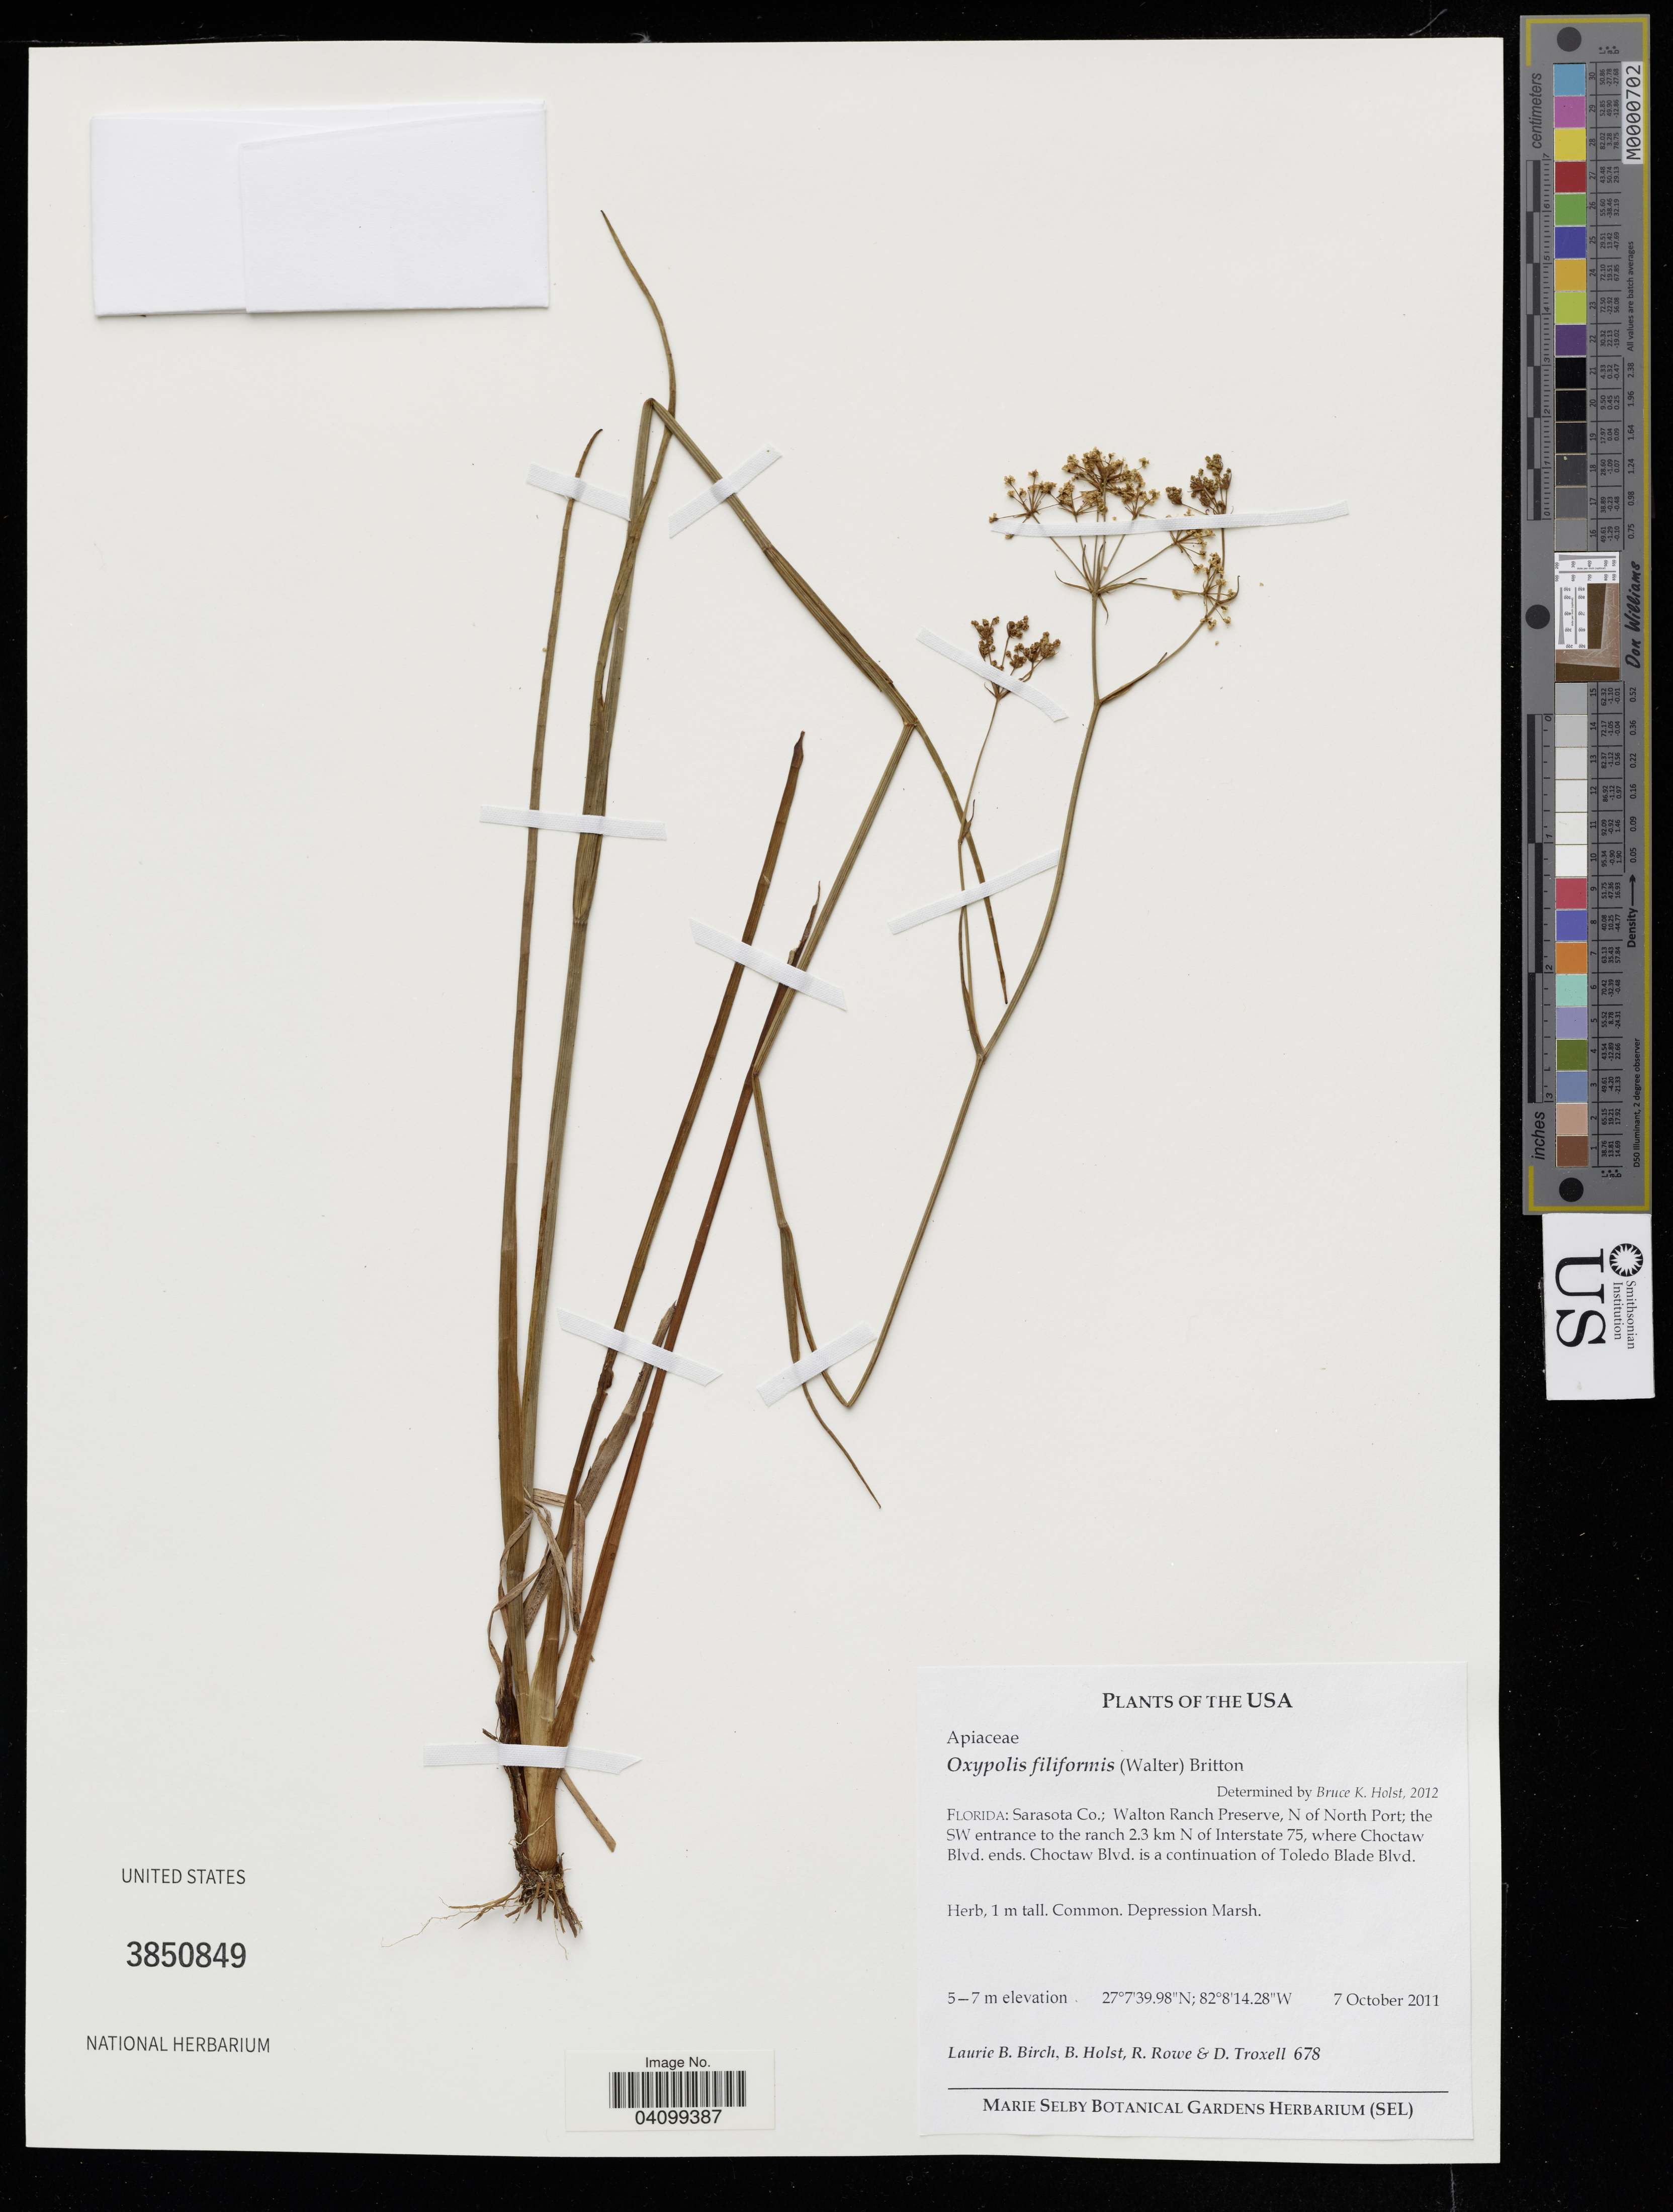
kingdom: Plantae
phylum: Tracheophyta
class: Magnoliopsida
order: Apiales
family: Apiaceae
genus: Oxypolis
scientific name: Oxypolis filiformis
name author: (Walter) Britton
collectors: L. Birch, B. Holst & D. Troxell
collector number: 678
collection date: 2011-10-07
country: United States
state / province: Florida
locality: Sarasota Co.; Walton Ranch Preserve, N of North Port; the SW entrance to the ranch 2.3 km N of Interstate 75, where Choctaw Blvd. ends. Choctaw Blvd. is a continuation of Toledo Blade Blvd.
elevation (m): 5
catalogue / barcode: US 3850849